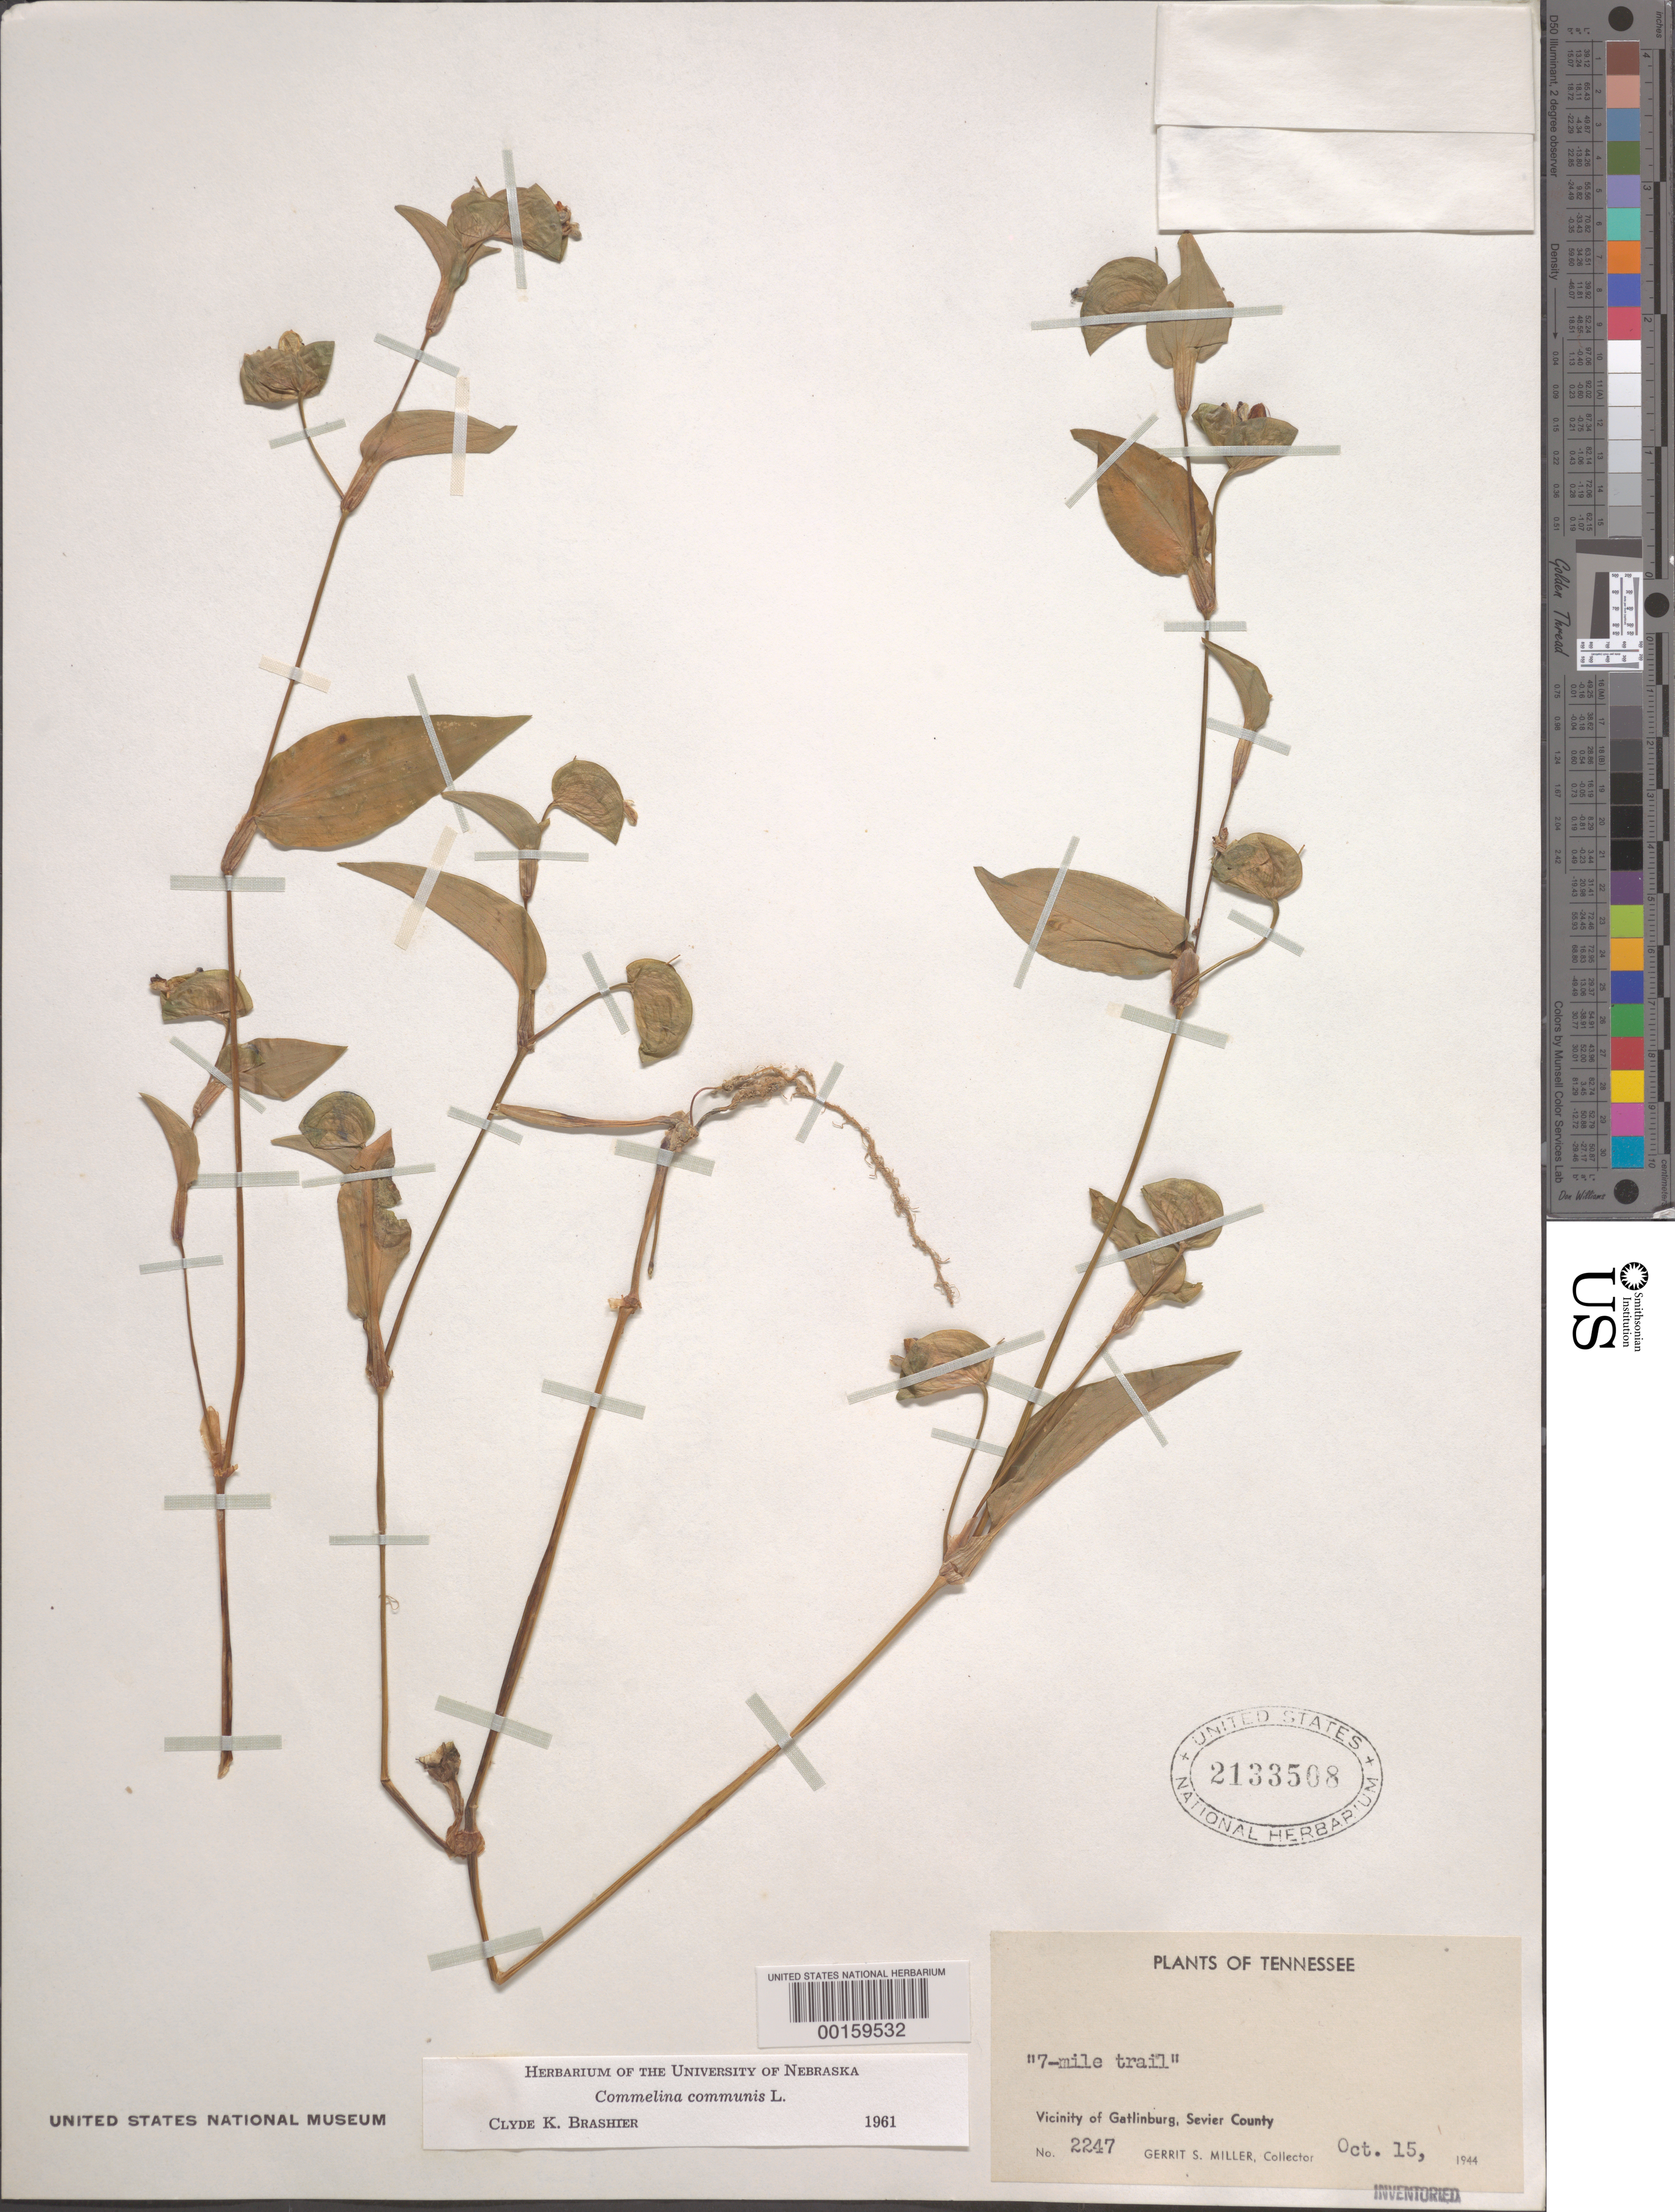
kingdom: Plantae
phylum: Tracheophyta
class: Liliopsida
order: Commelinales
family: Commelinaceae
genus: Commelina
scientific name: Commelina communis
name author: L.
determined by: Brashier, C. K.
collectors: G. S. Miller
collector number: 2247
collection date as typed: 15 Oct 1944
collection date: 1944-10-15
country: United States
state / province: Tennessee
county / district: Sevier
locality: Gatlinburg, "7-mile trail"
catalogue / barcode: US 2133508